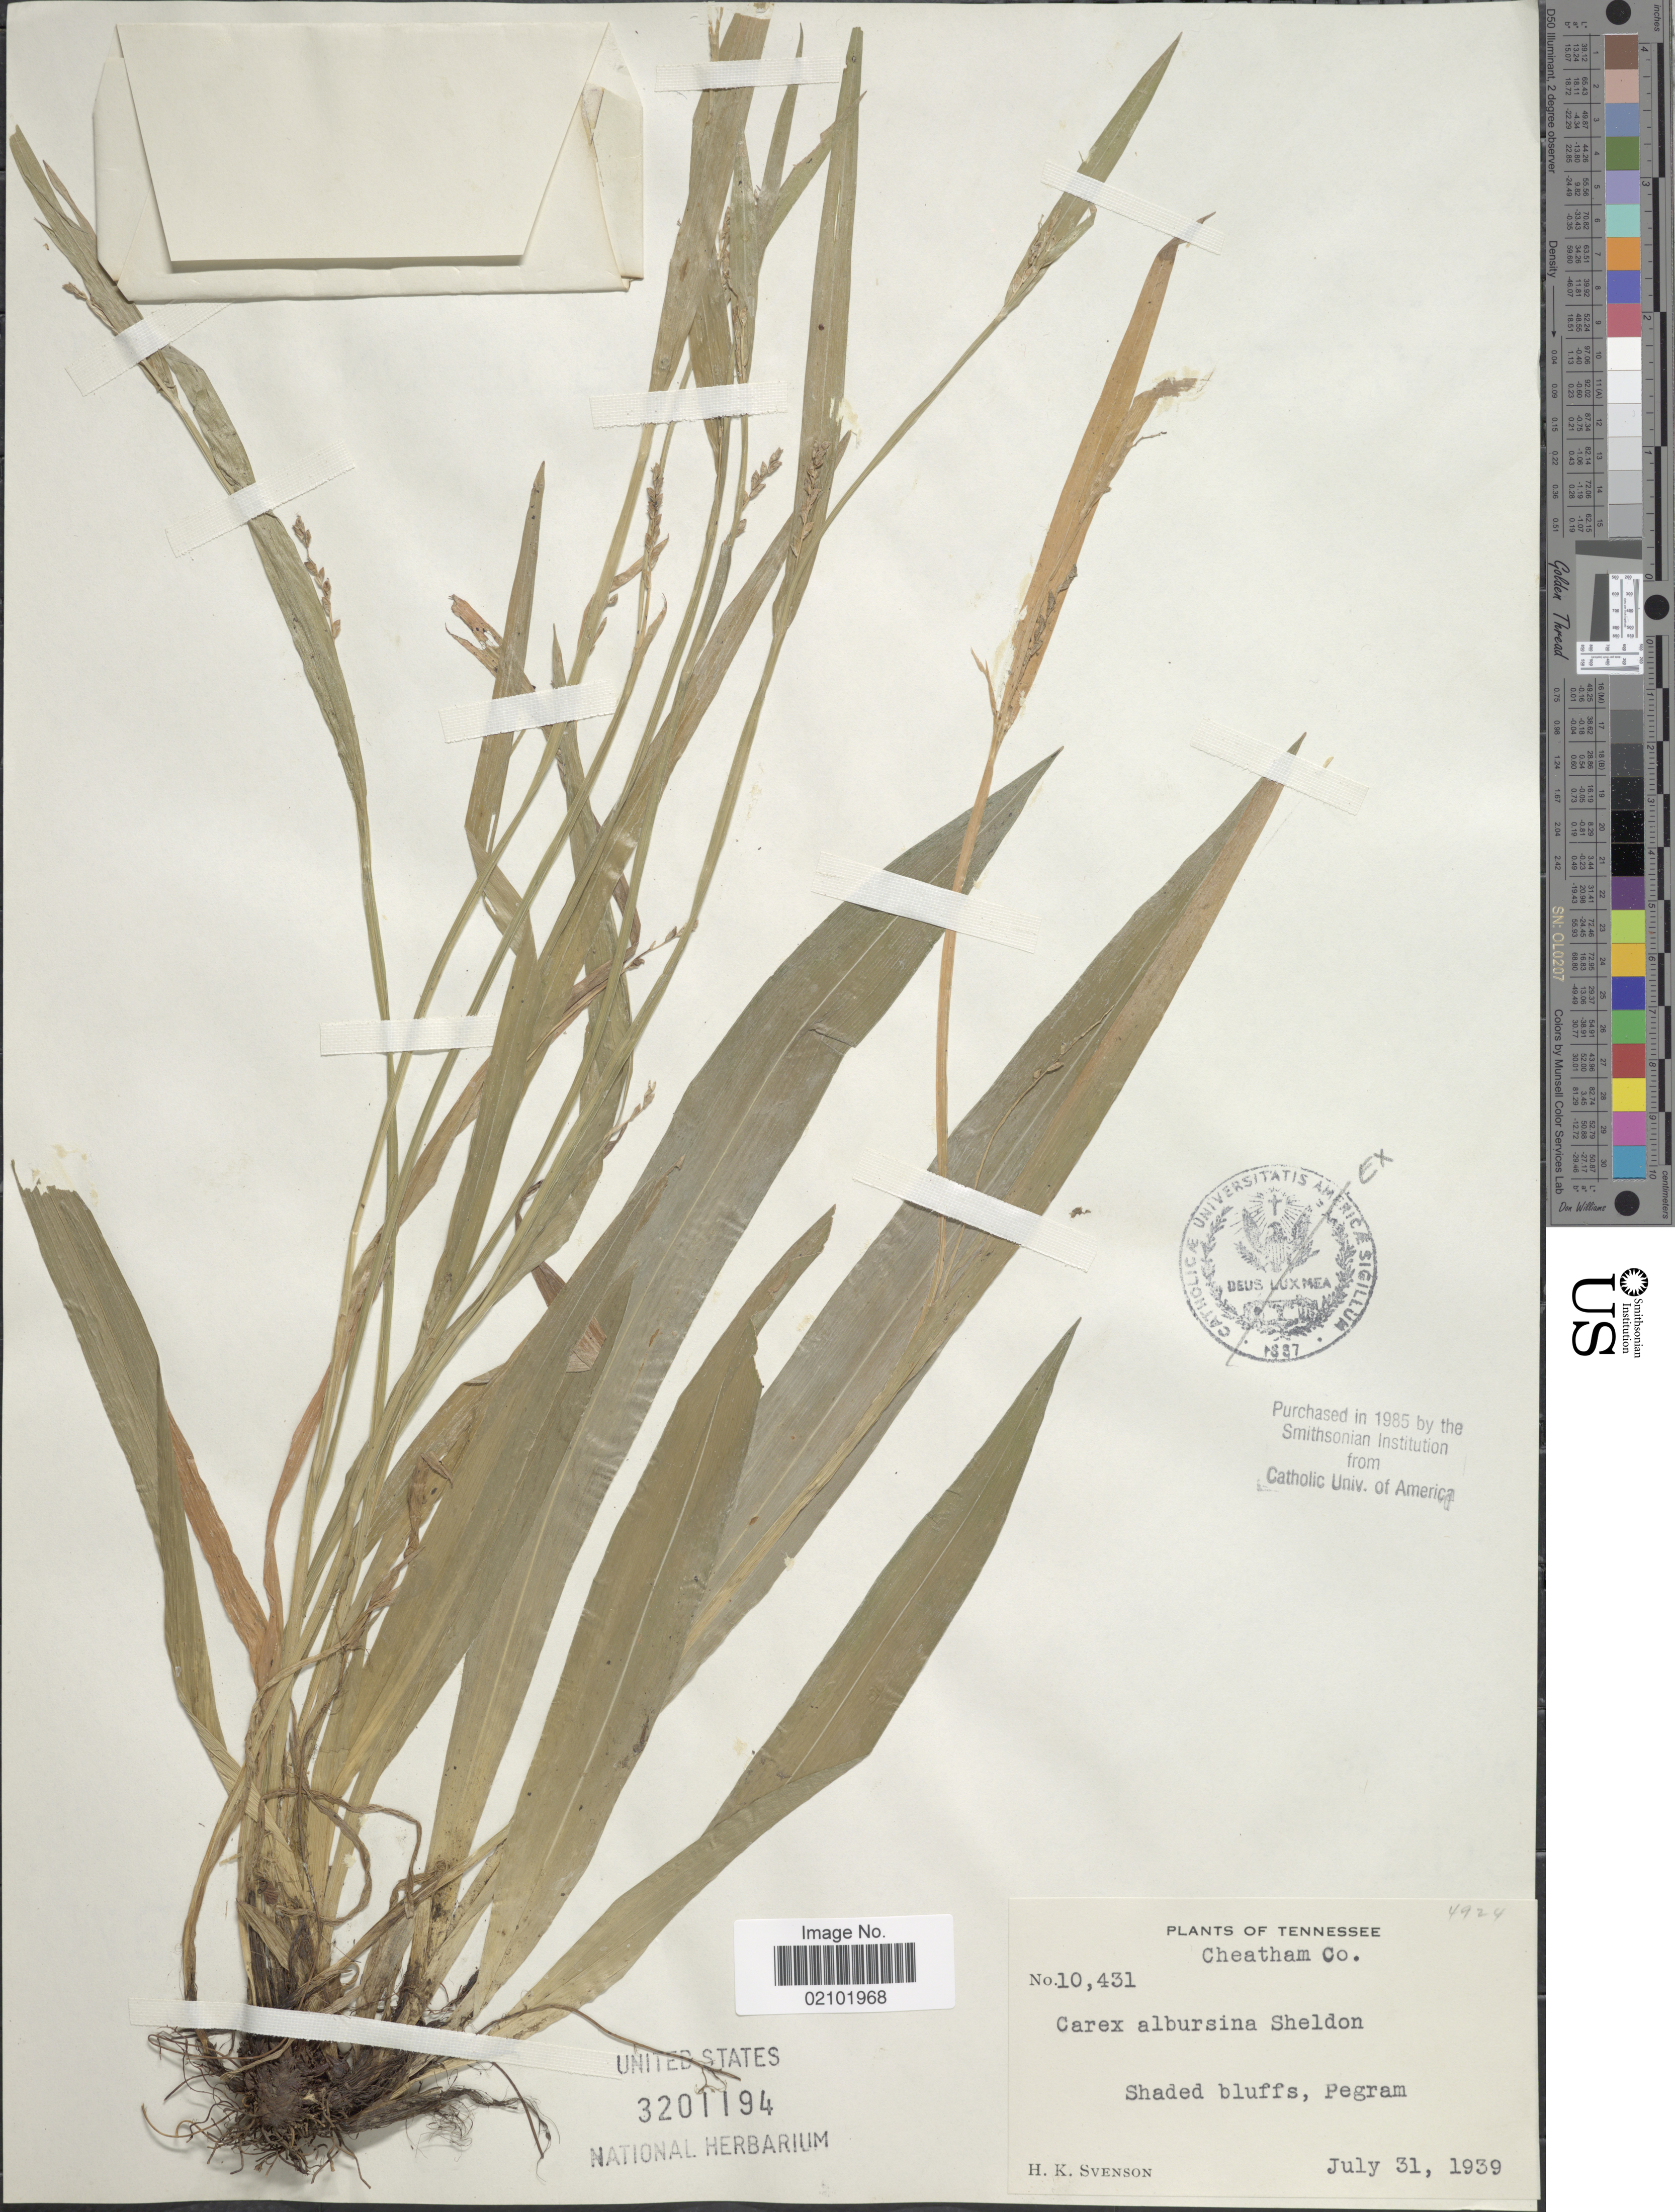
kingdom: Plantae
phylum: Tracheophyta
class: Liliopsida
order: Poales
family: Cyperaceae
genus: Carex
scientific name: Carex albursina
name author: E. Sheld.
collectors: H. K. Svenson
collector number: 10431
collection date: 1939-07-31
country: United States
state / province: Tennessee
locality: Cheatham Co. Pegram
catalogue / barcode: US 3201194